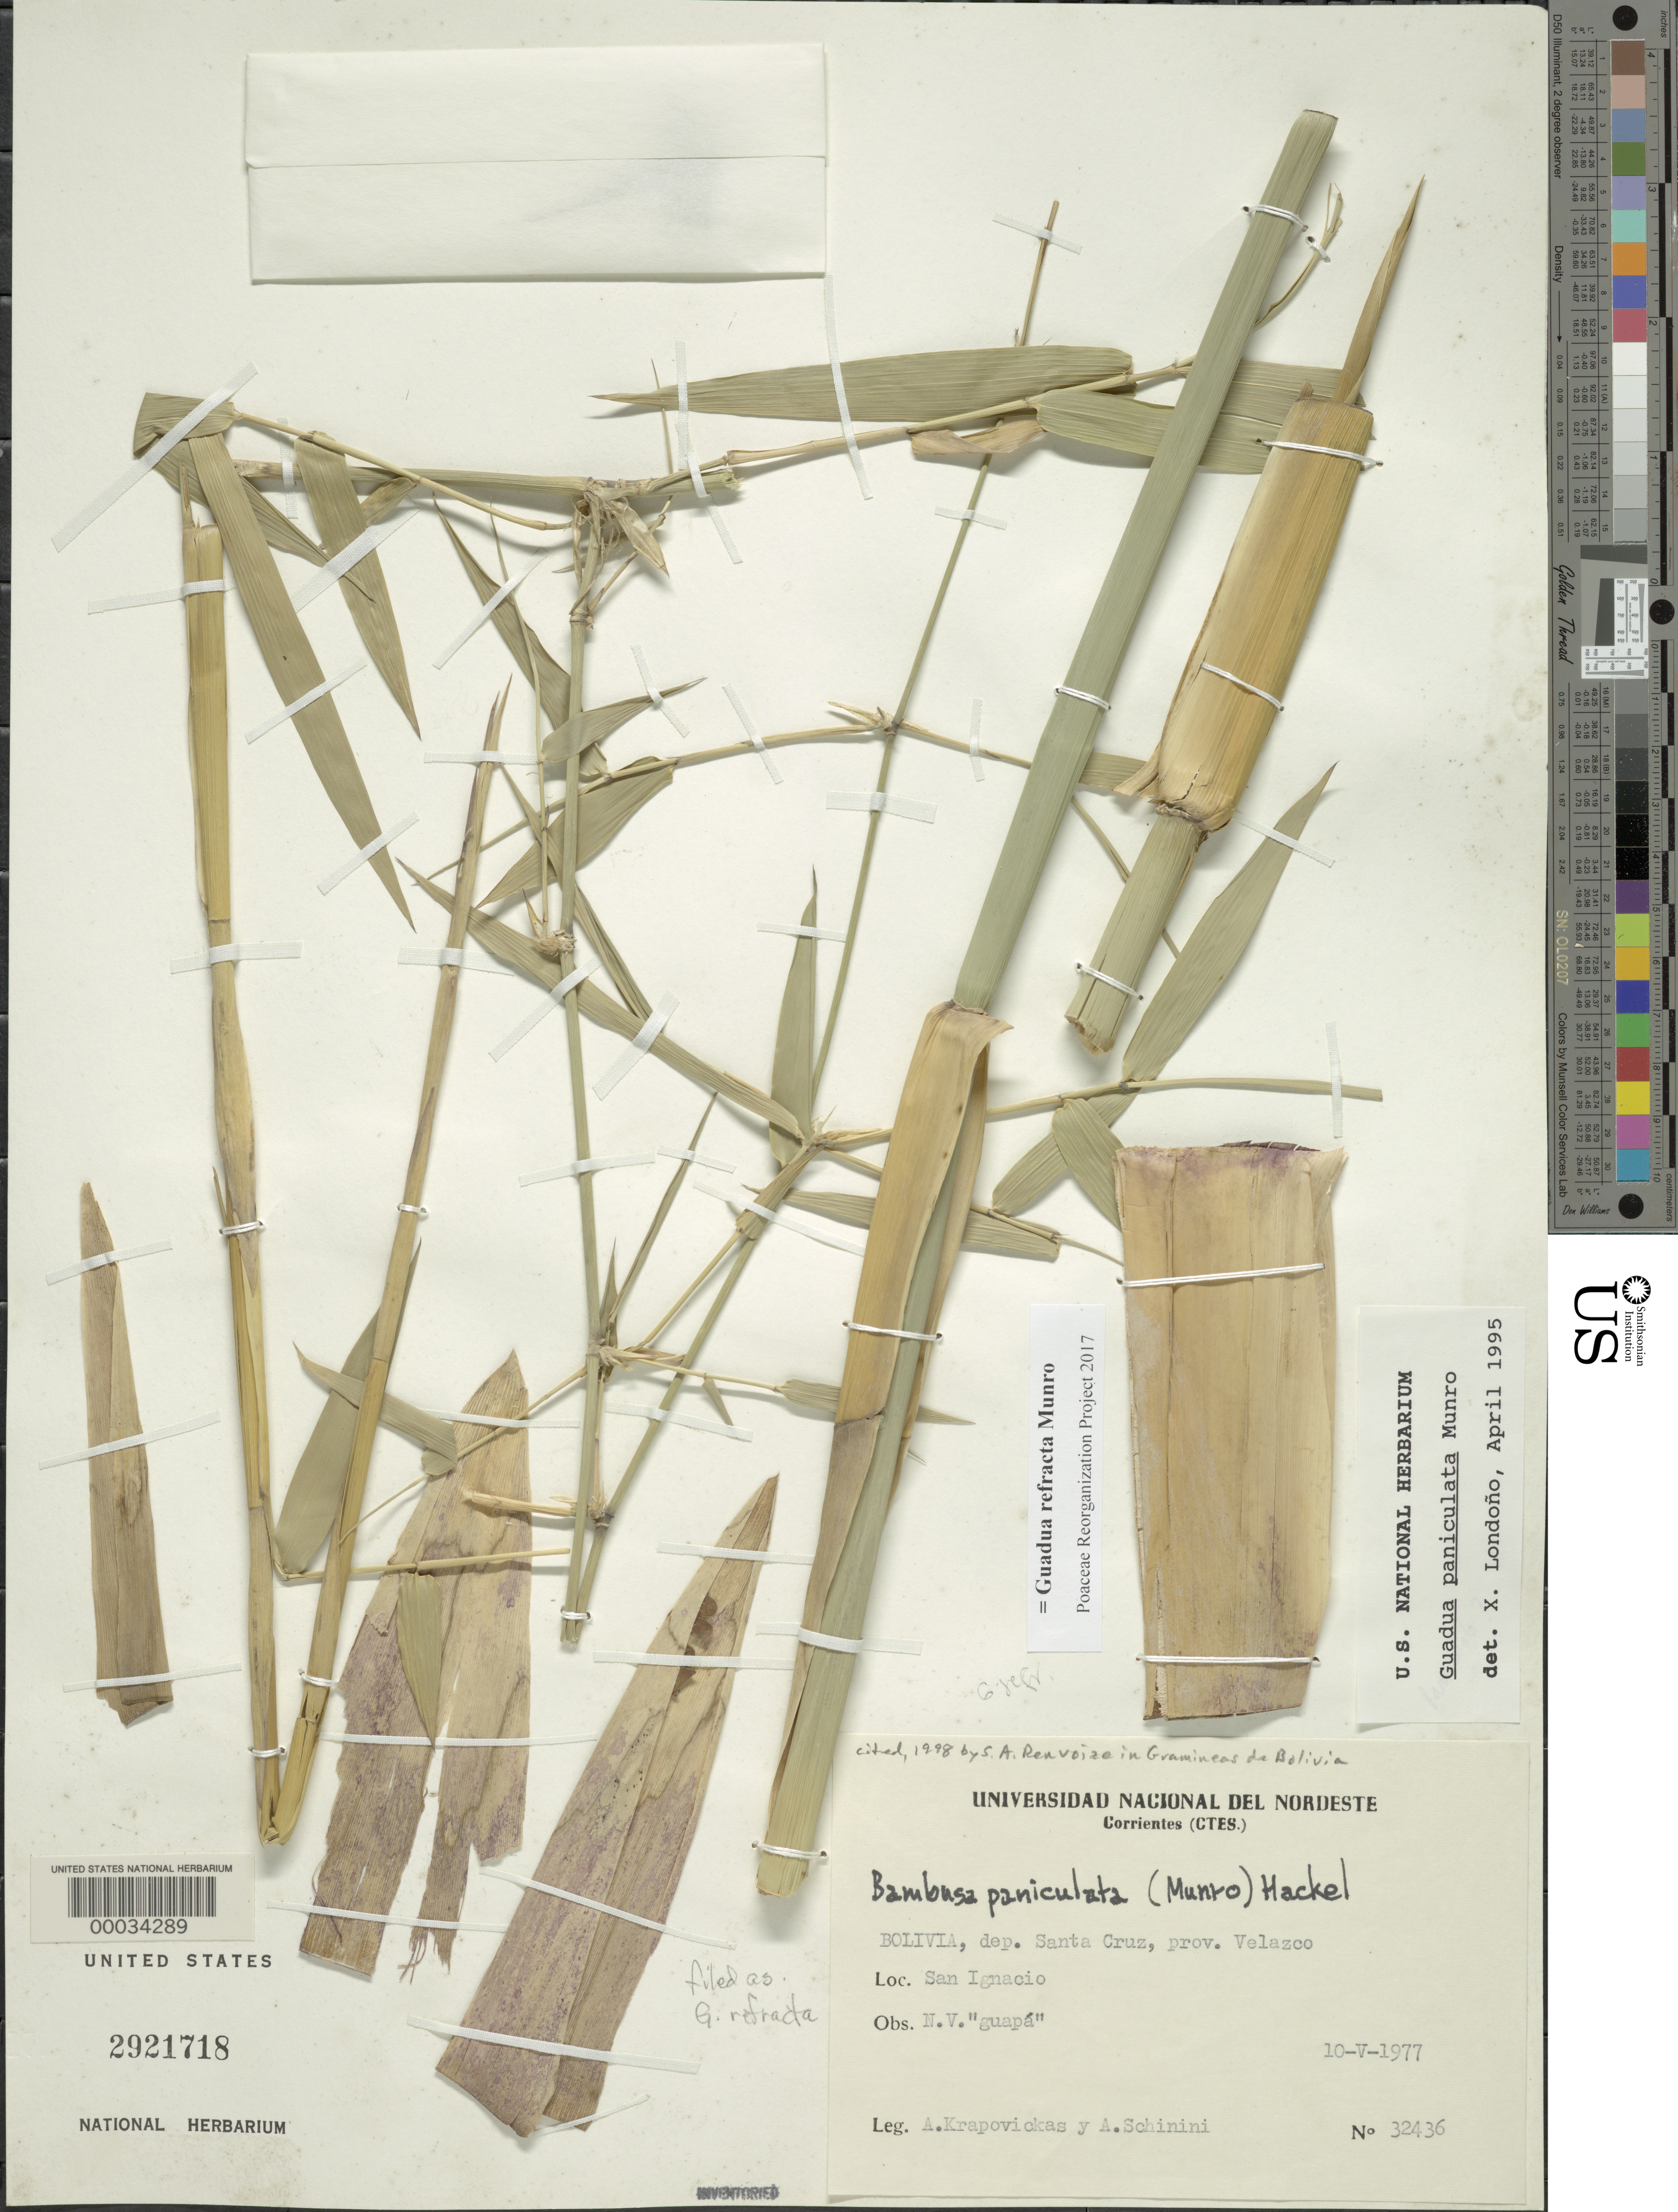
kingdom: Plantae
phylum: Tracheophyta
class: Liliopsida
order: Poales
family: Poaceae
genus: Guadua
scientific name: Guadua refracta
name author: Munro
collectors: A. Krapovickas & A. Schinini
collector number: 32436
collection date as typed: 10 May 1977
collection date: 1977-05-10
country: Bolivia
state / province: Santa Cruz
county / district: Velasco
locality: San Ignacio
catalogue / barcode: US 2921718